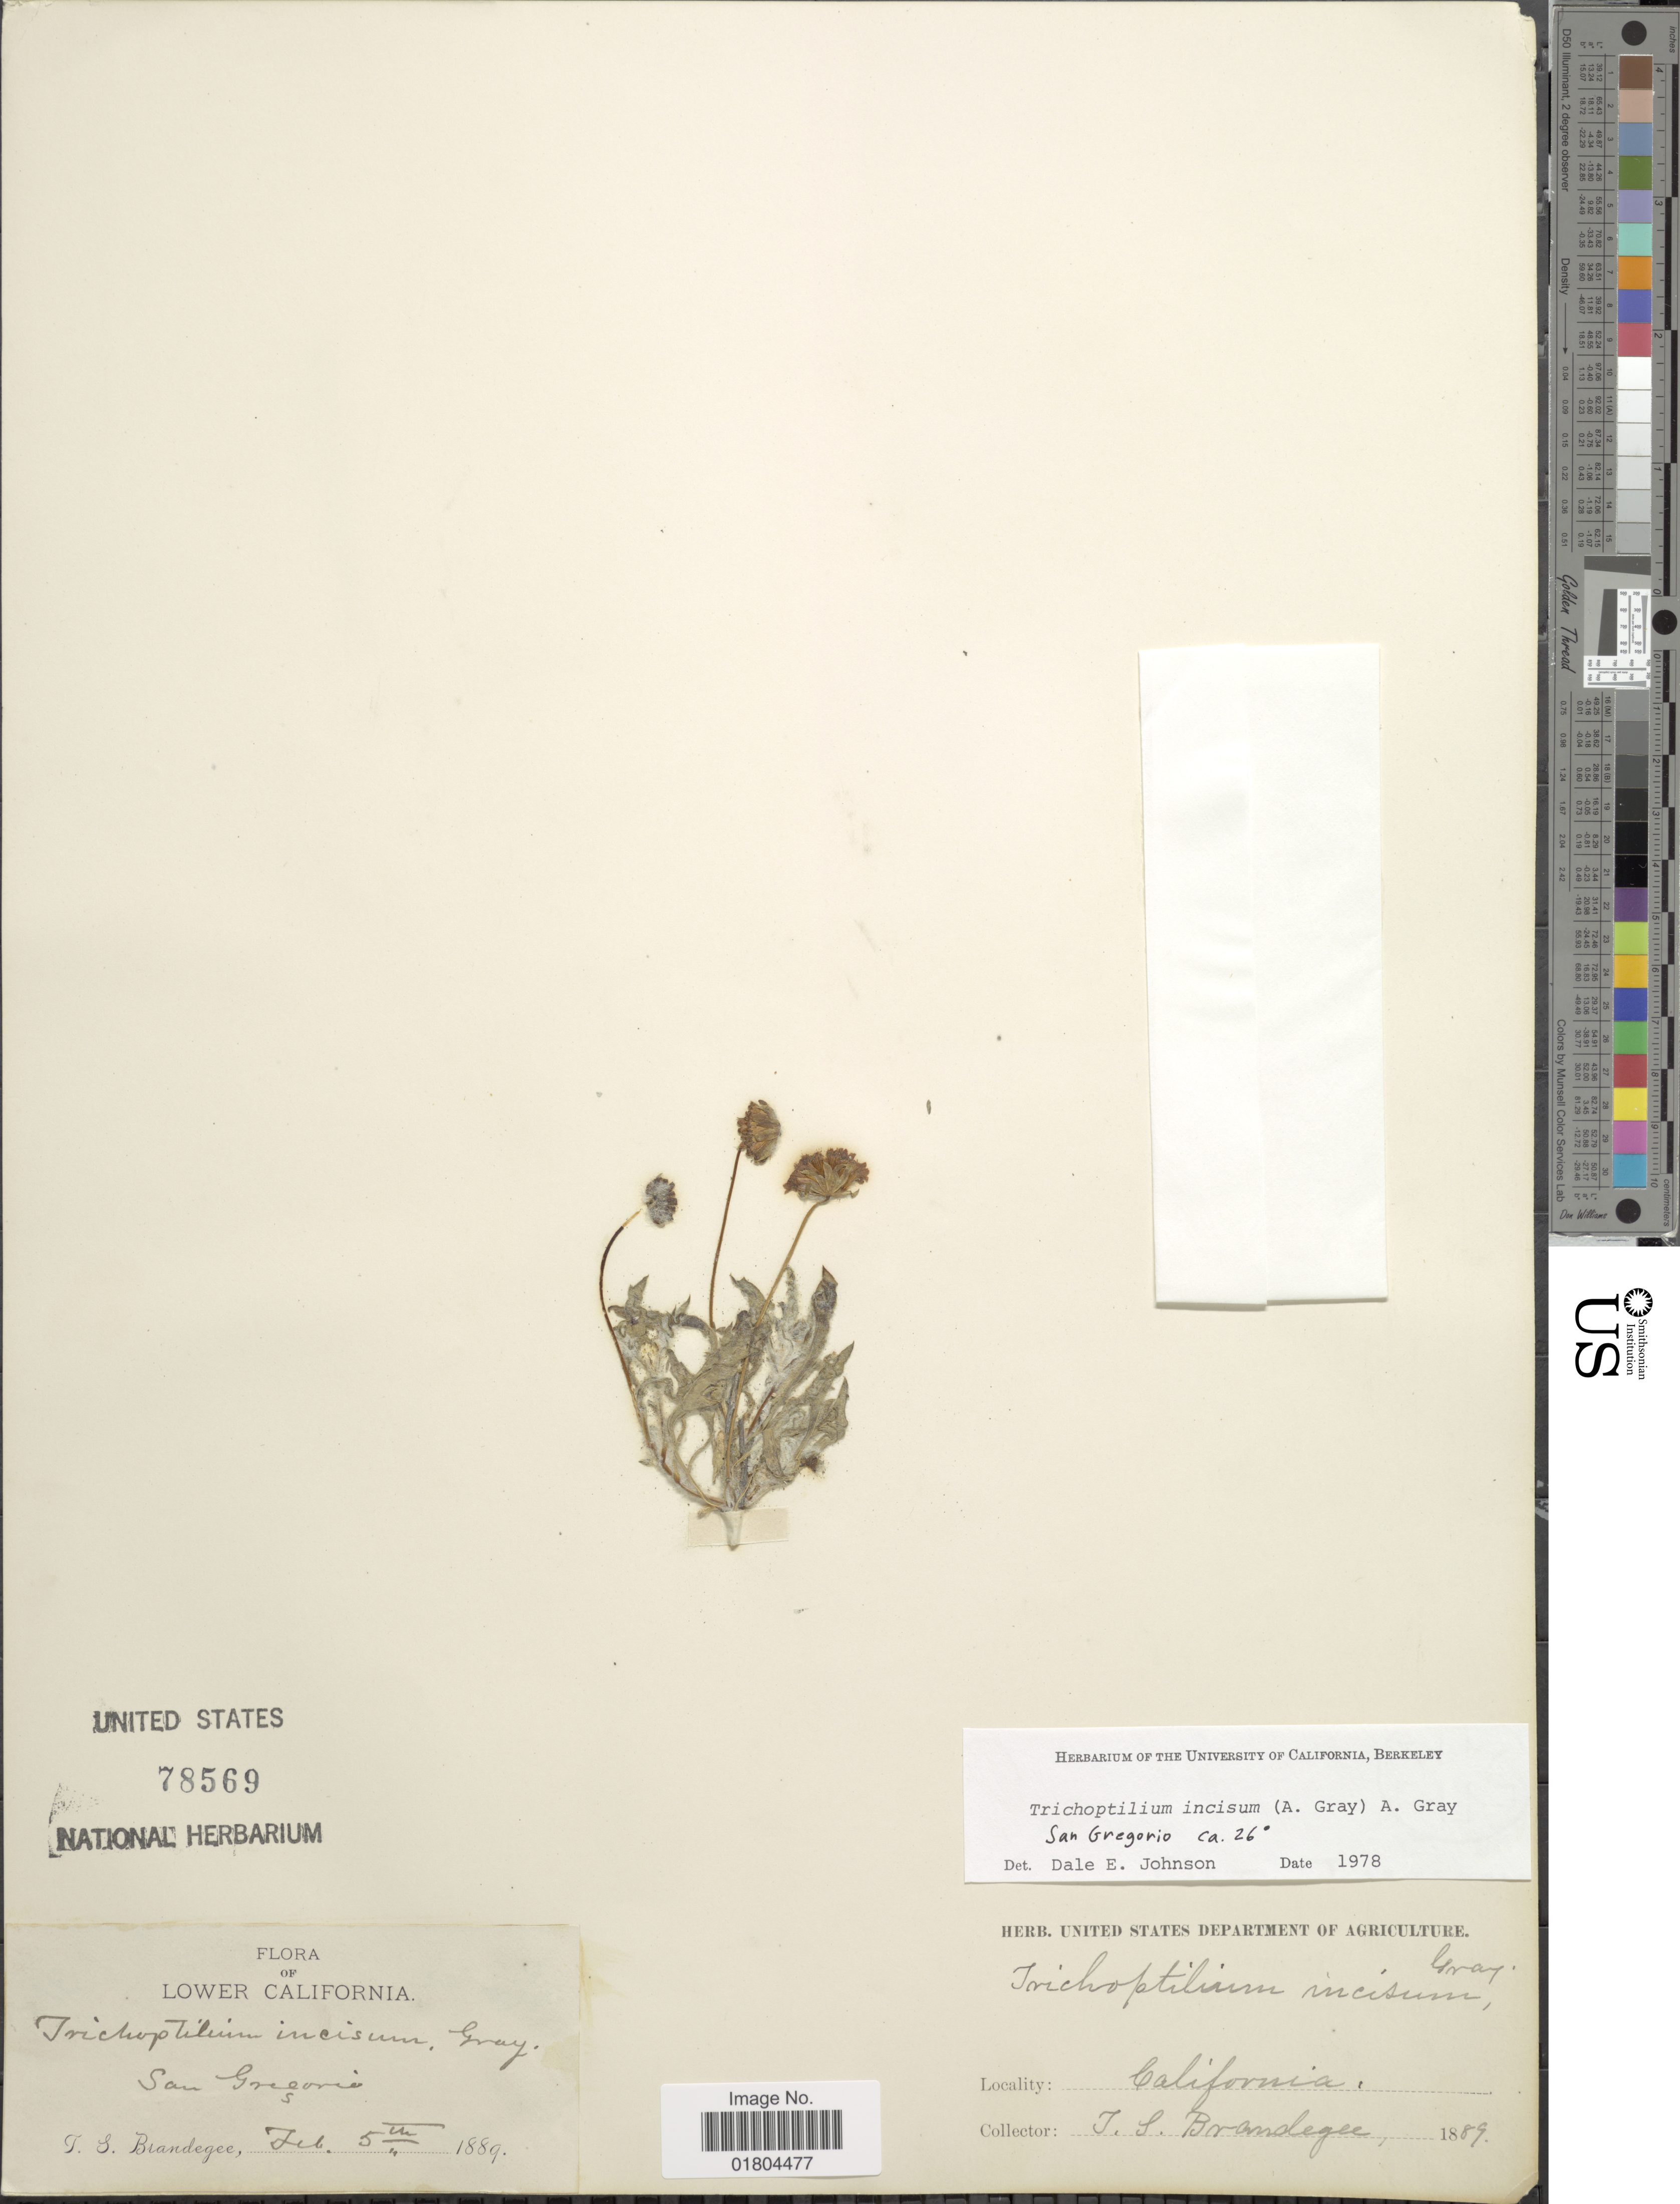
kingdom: Plantae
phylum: Tracheophyta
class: Magnoliopsida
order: Asterales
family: Asteraceae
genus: Trichoptilium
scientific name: Trichoptilium incisum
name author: (A. Gray) A. Gray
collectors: T. S. Brandegee (herbarium)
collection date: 1889-02-05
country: Mexico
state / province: Baja California Sur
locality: Lower California, San Ignacio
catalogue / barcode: US 78569